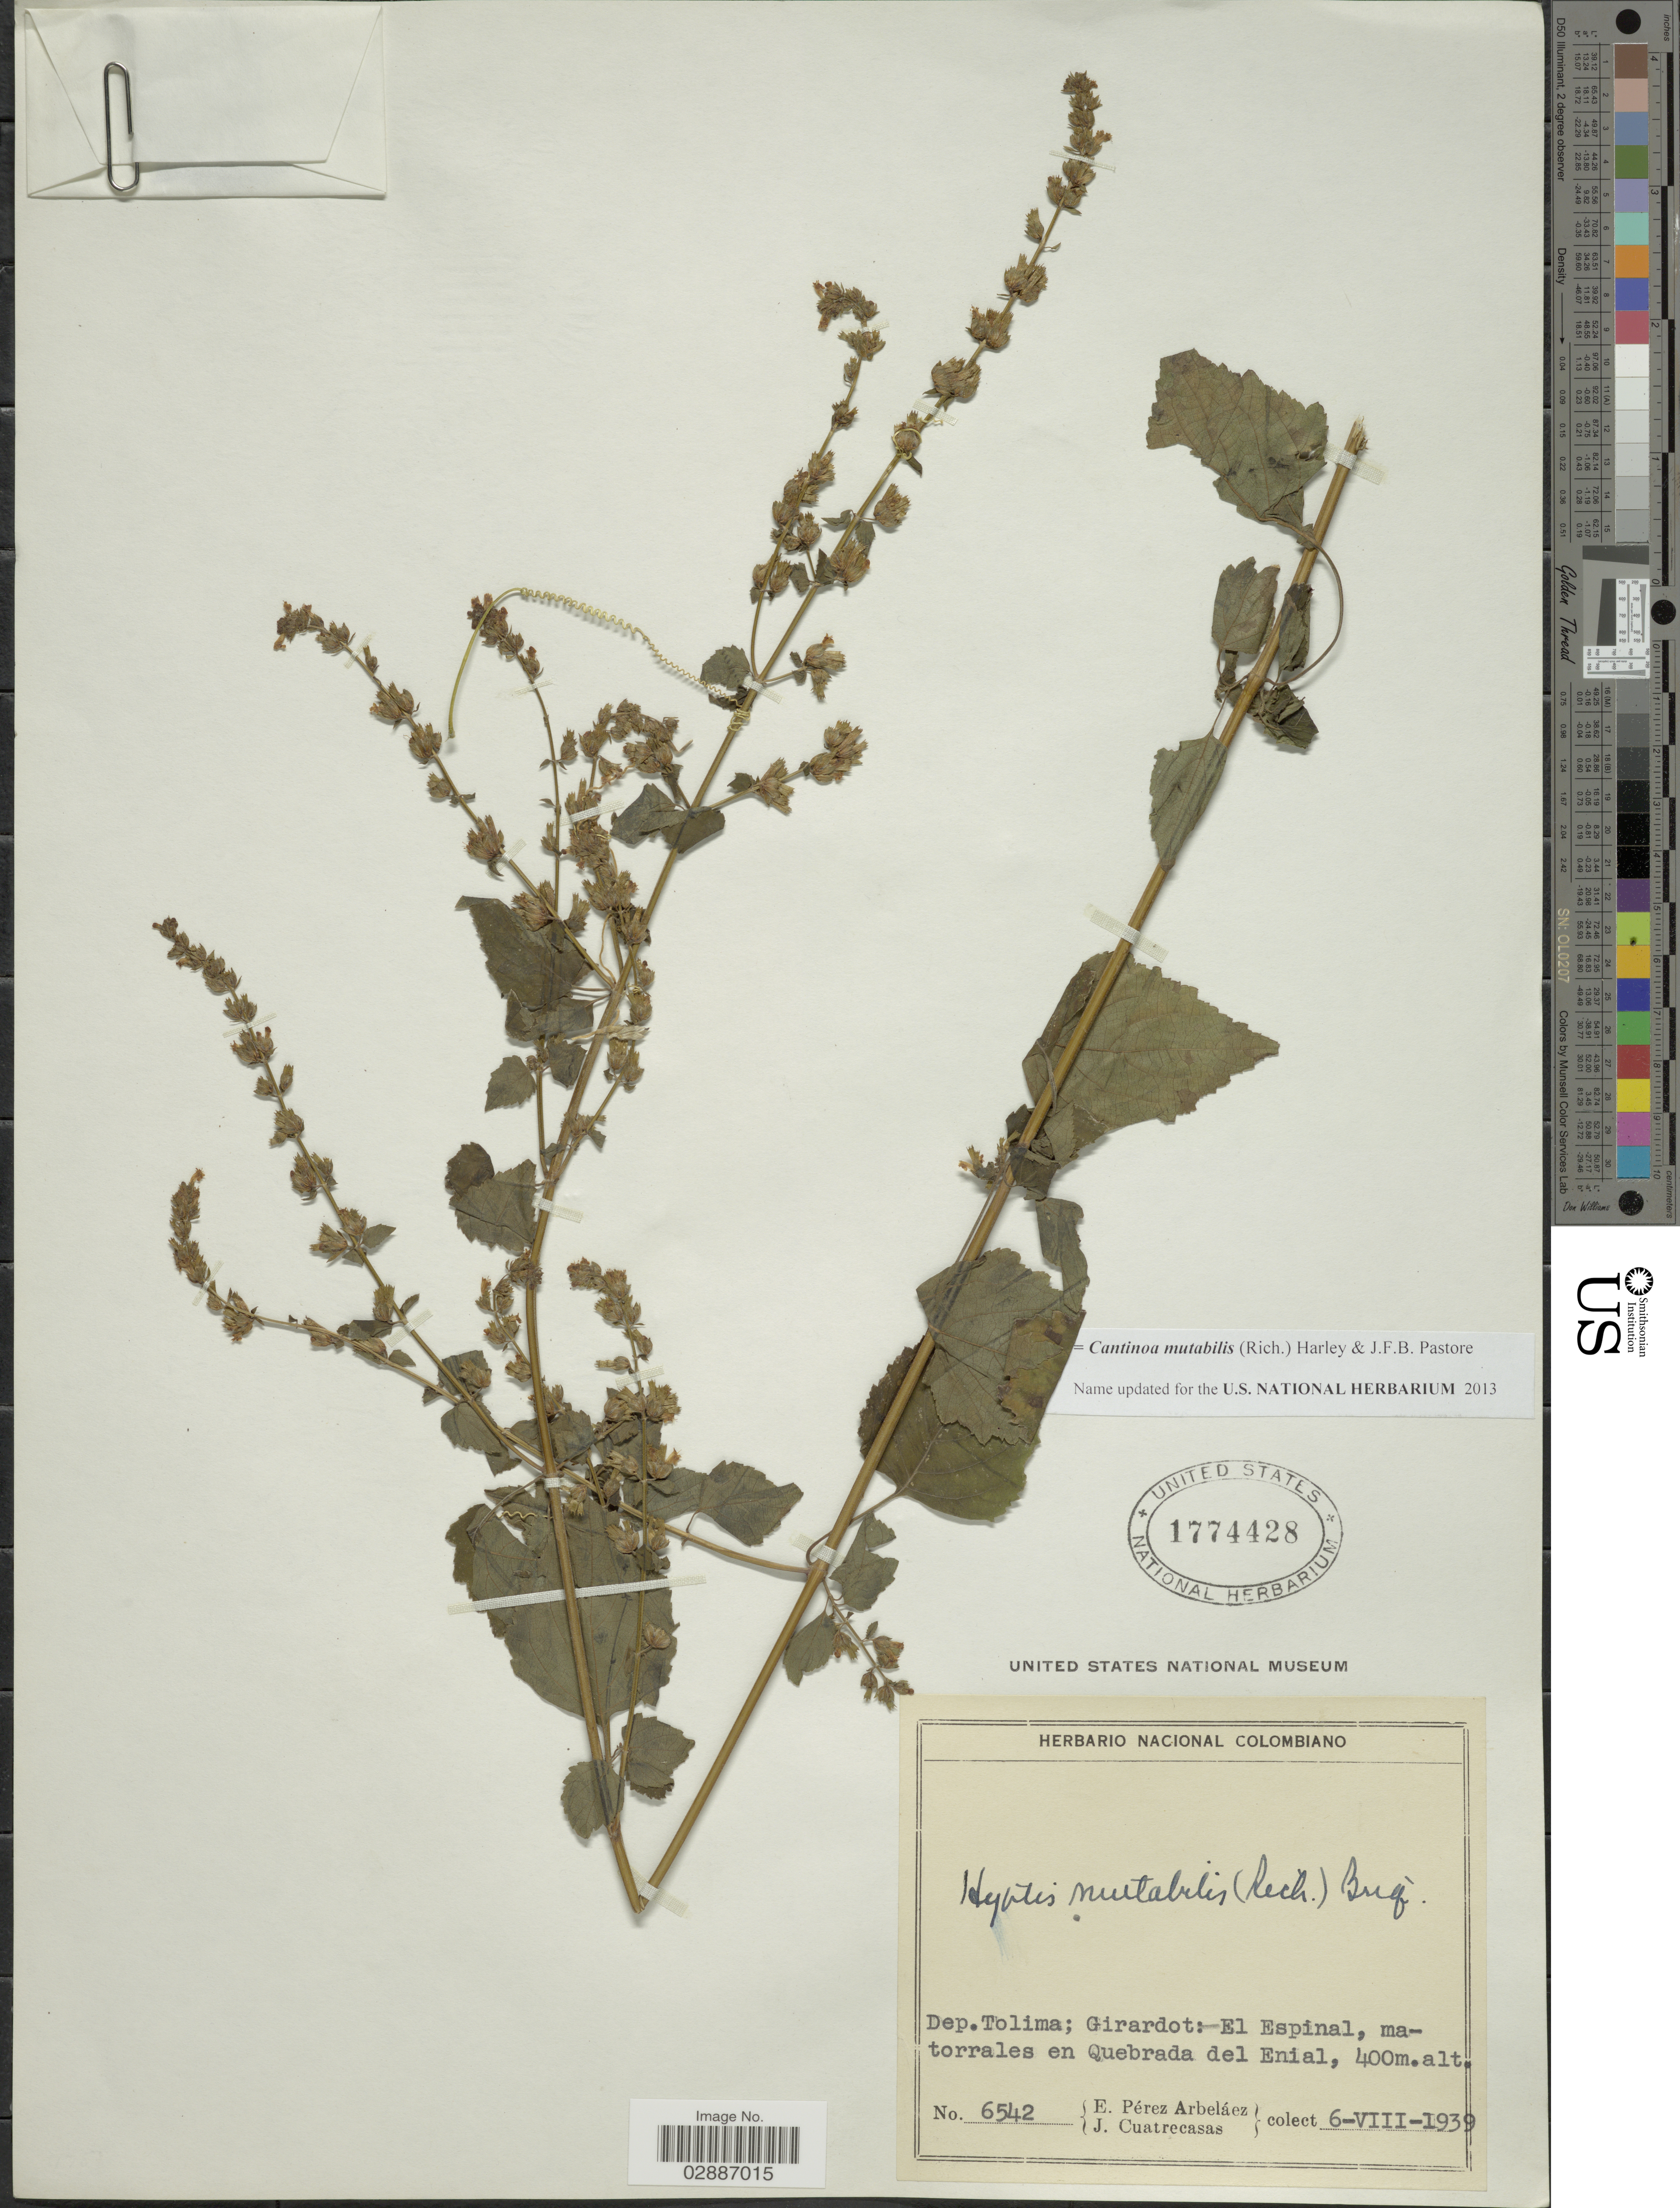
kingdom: Plantae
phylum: Tracheophyta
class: Magnoliopsida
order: Lamiales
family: Lamiaceae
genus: Cantinoa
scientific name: Cantinoa mutabilis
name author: (Epling) Harley & J.F.B. Pastore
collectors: E. Pérez Arbeláez & J. Cuatrecasas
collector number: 6542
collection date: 1939-08-06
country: Colombia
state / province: Tolima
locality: Dep. Tolima; Girardot: El Espinal, matorrales en Quebrada del Enial.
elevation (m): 400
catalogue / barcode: US 1774428